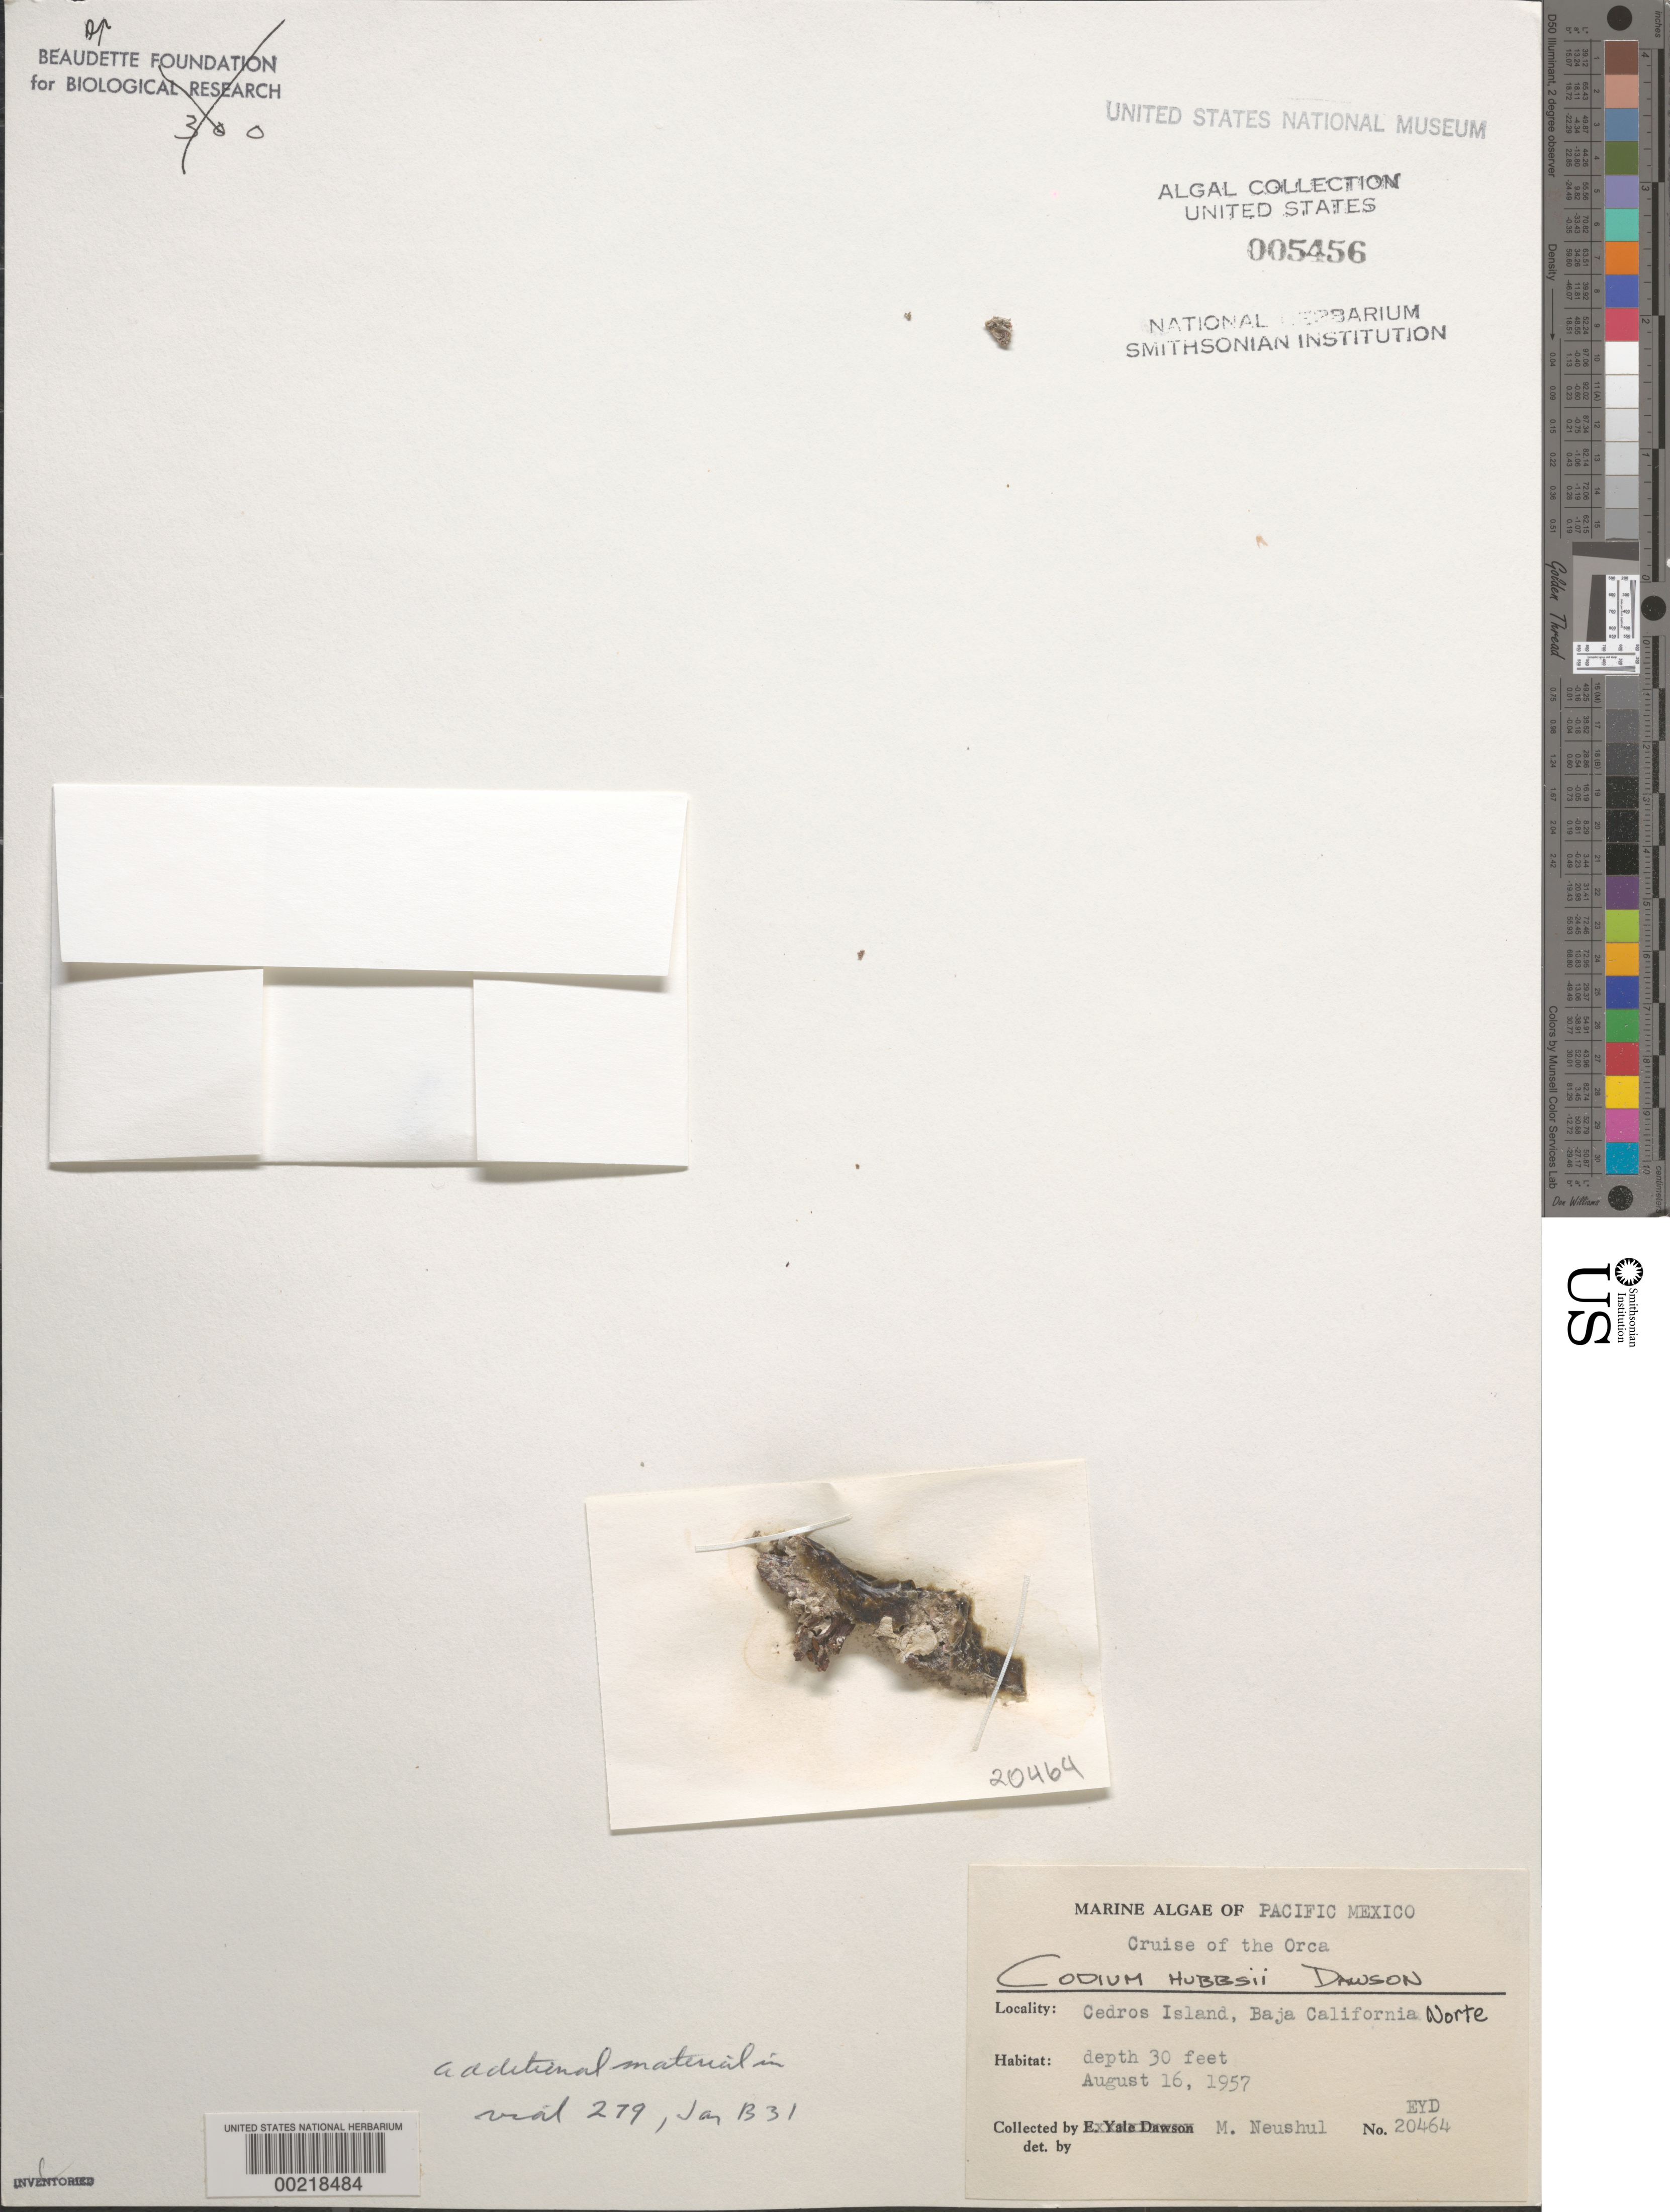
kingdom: Plantae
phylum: Chlorophyta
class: Ulvophyceae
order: Bryopsidales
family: Codiaceae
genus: Codium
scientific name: Codium hubbsii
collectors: M. Neushul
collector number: EYD 20464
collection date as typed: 16 Aug 1957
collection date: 1957-08-16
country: Mexico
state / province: Baja California Norte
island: Isla Cedros (Cedros Island)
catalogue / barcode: US 5456